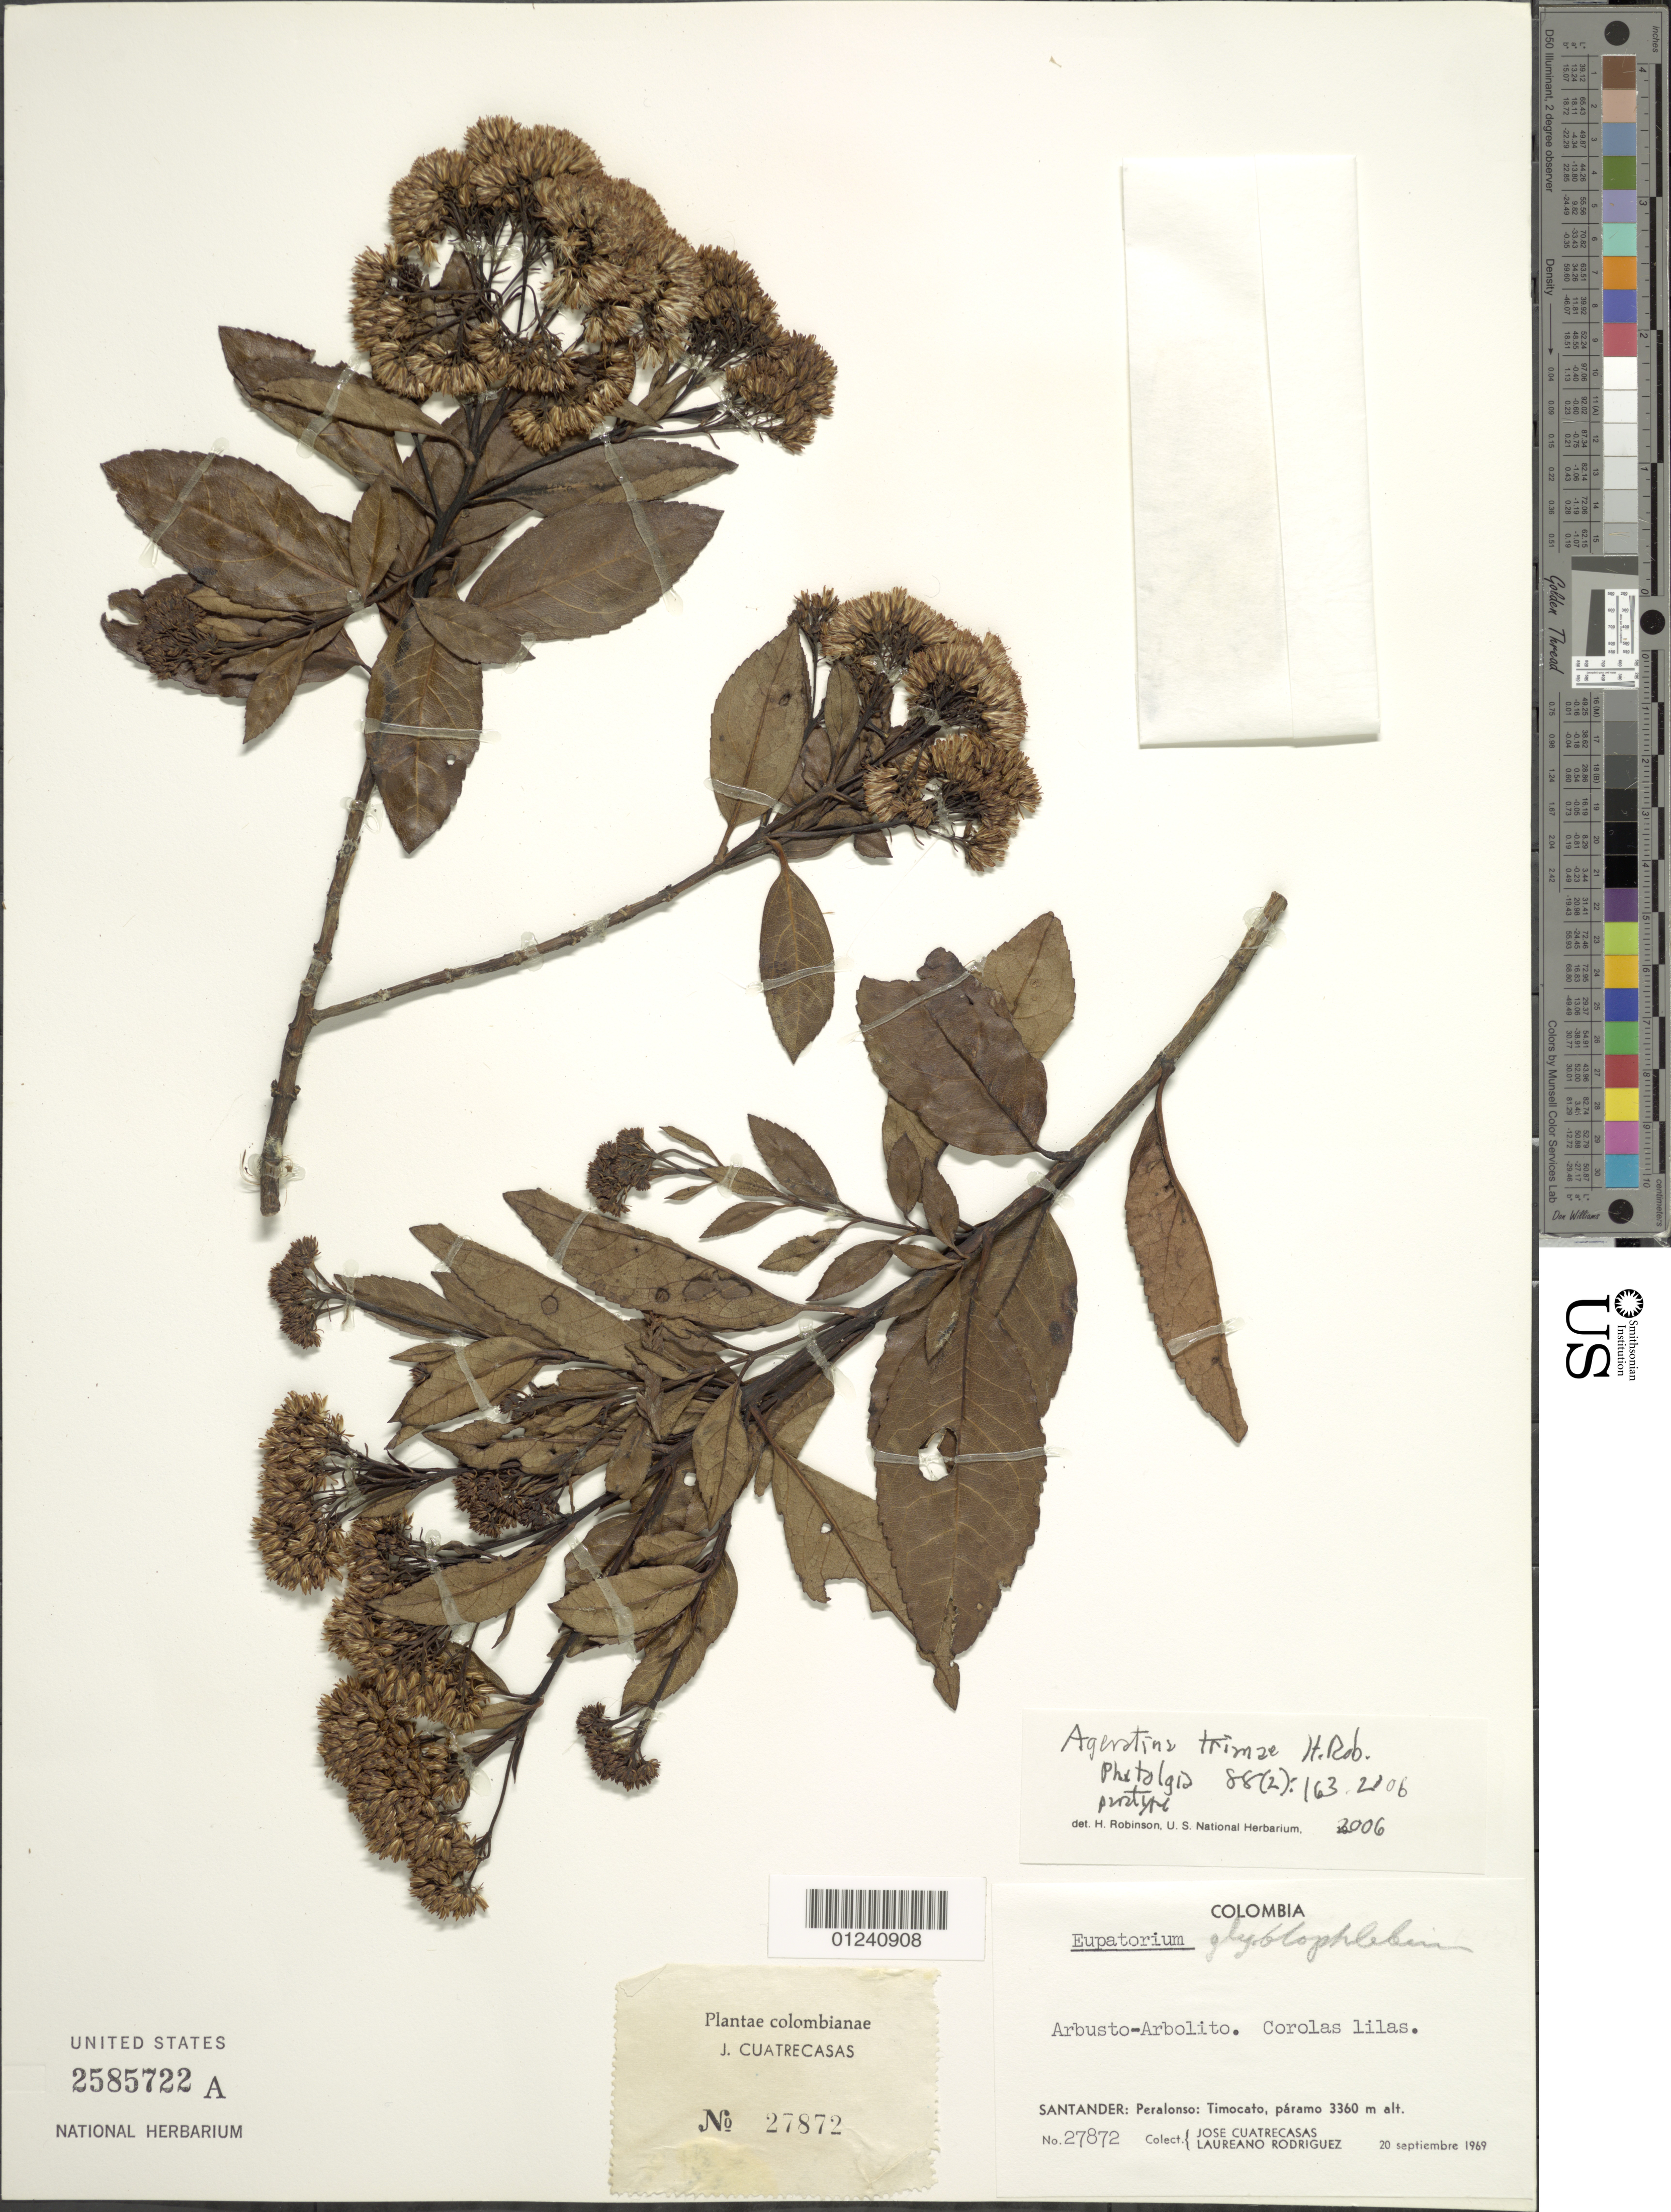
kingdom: Plantae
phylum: Tracheophyta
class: Magnoliopsida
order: Asterales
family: Asteraceae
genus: Ageratina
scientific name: Ageratina trianae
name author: H. Rob.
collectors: J. Cuatrecasas & L. Rodriguez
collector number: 27872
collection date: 1969-09-20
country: Colombia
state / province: Santander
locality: Peralonso: Timocato, paramo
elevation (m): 3360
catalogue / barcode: US 2585722A